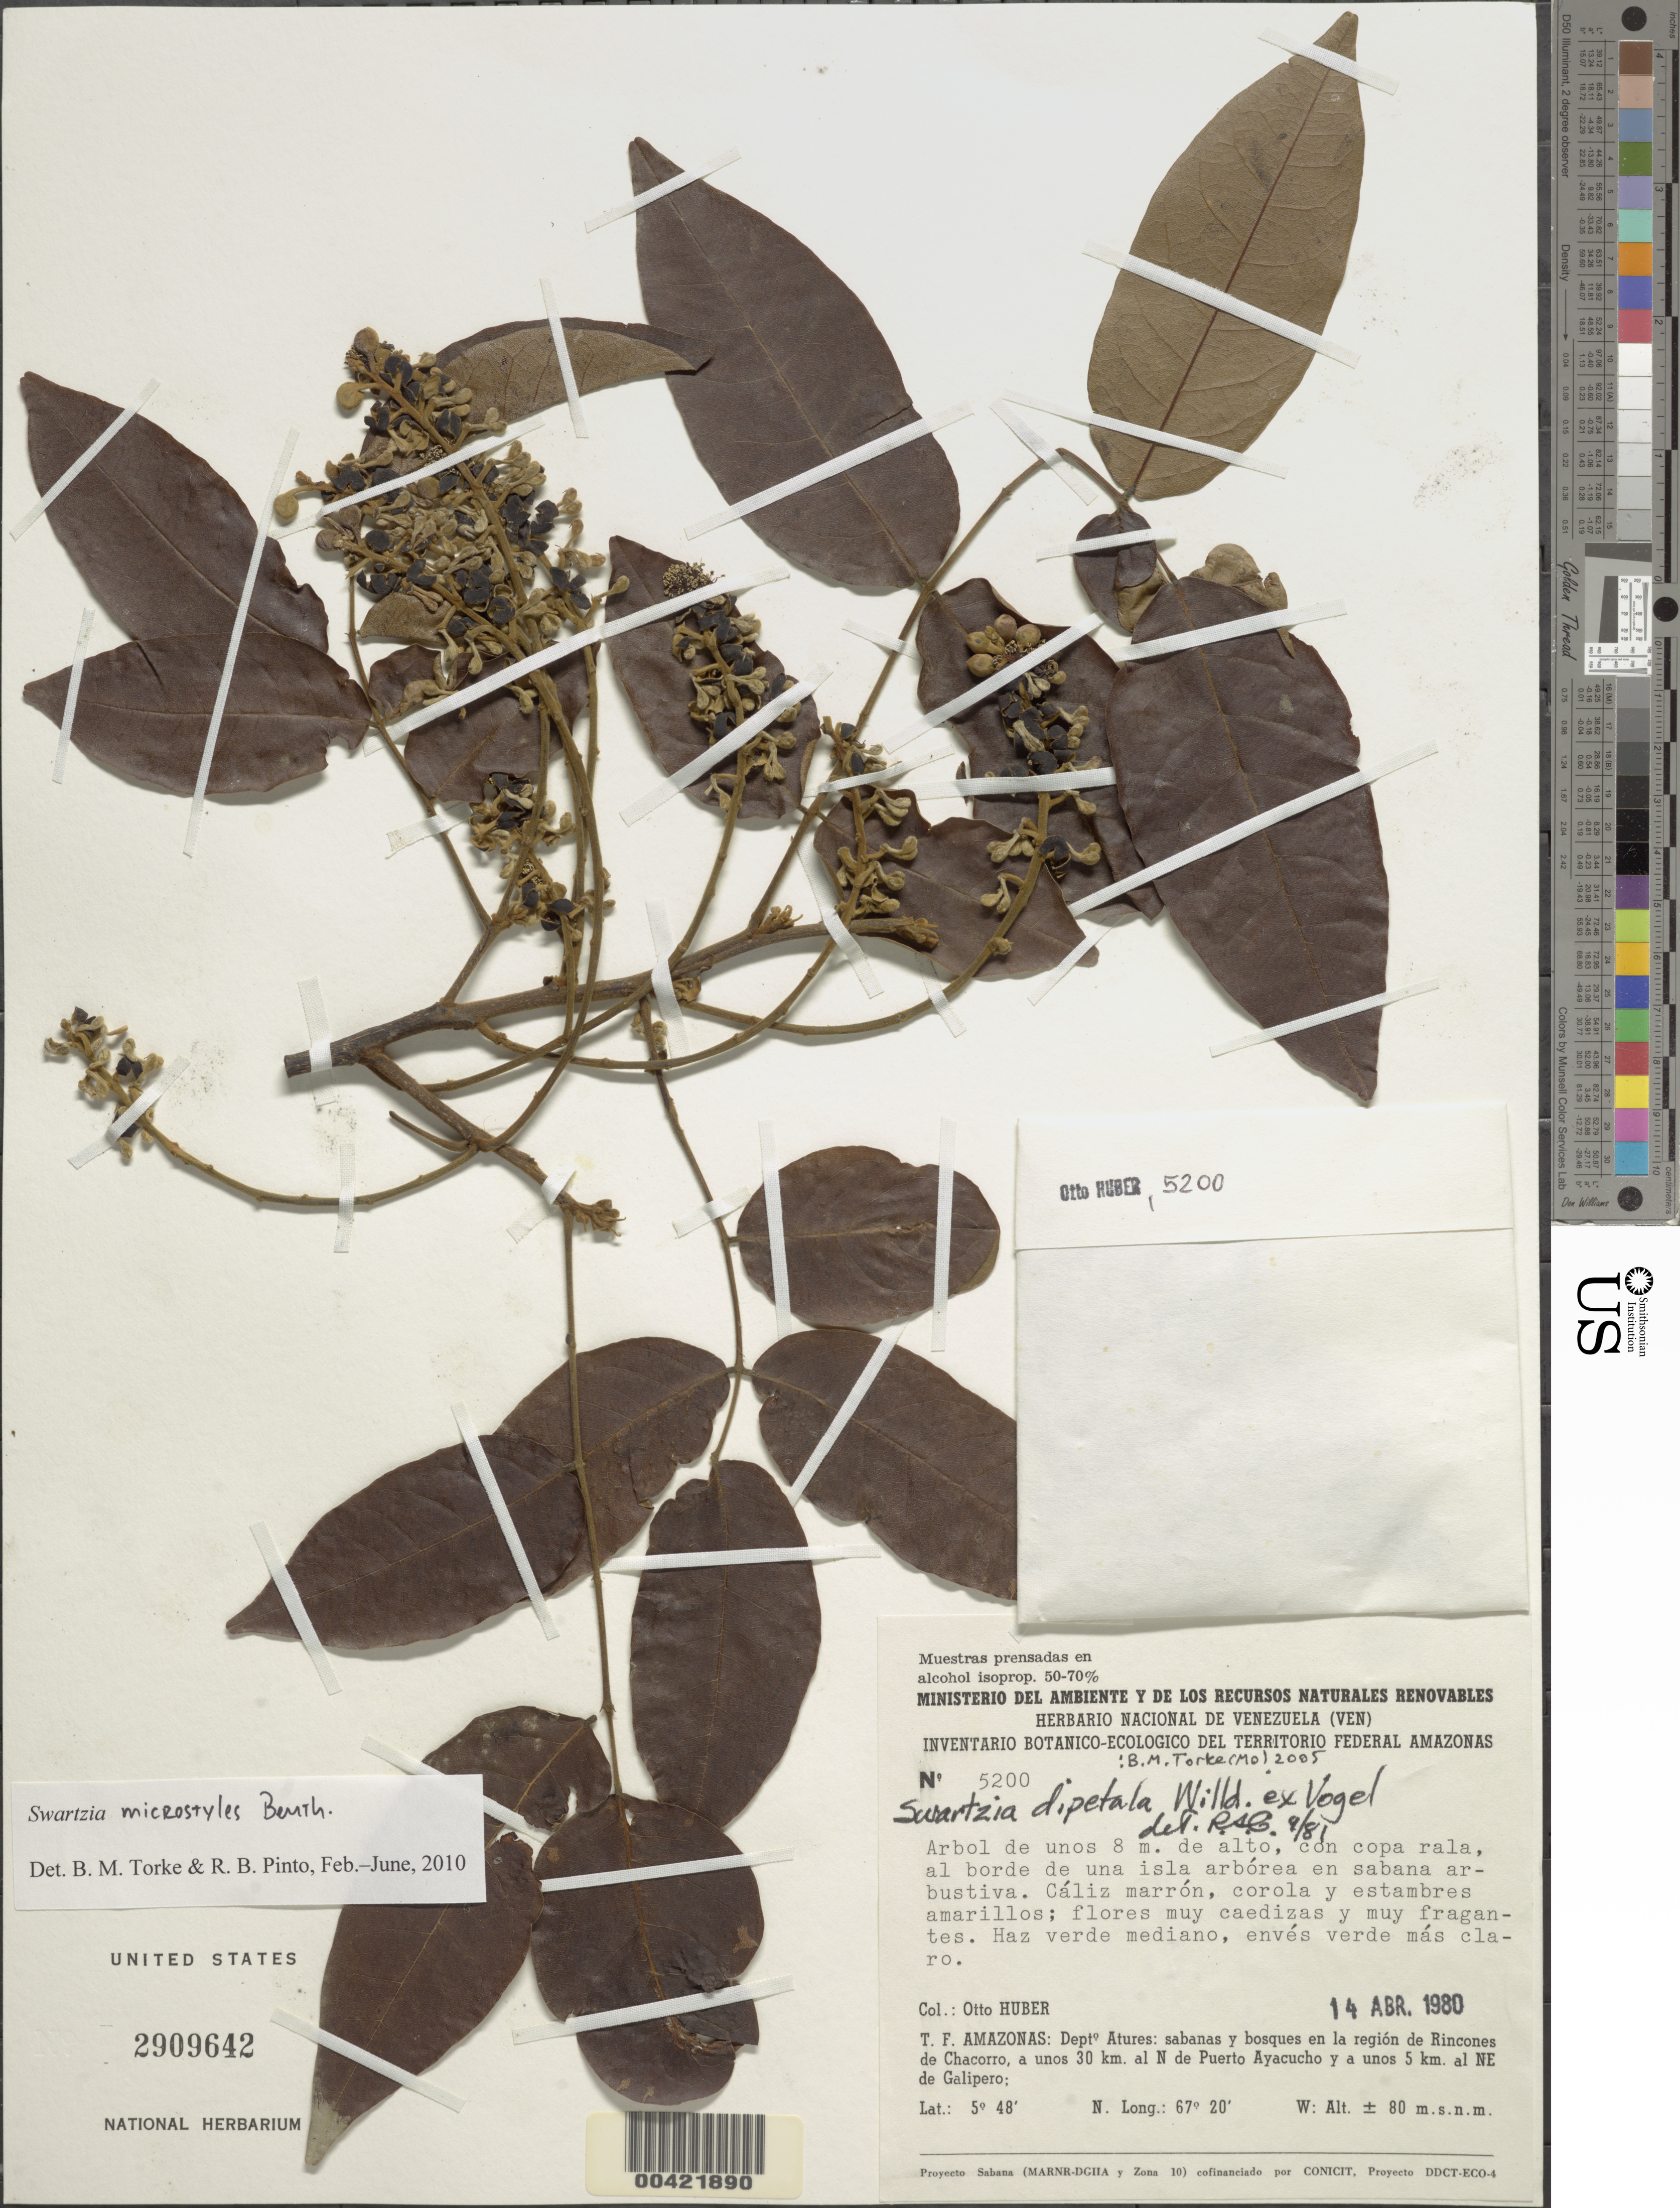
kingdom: Plantae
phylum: Tracheophyta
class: Magnoliopsida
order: Fabales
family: Fabaceae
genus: Swartzia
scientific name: Swartzia microstylis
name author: Benth.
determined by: Torke, B. M.; Pinto, R. B.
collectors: O. Huber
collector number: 5200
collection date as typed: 14 Apr 1980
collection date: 1980-04-14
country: Venezuela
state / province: Amazonas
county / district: Atures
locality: Rincones de Chacorro, la region de; a unos30 km N de Puerto Acucho y a unos 5 km al NEe Galipero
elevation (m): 80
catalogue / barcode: US 2909642